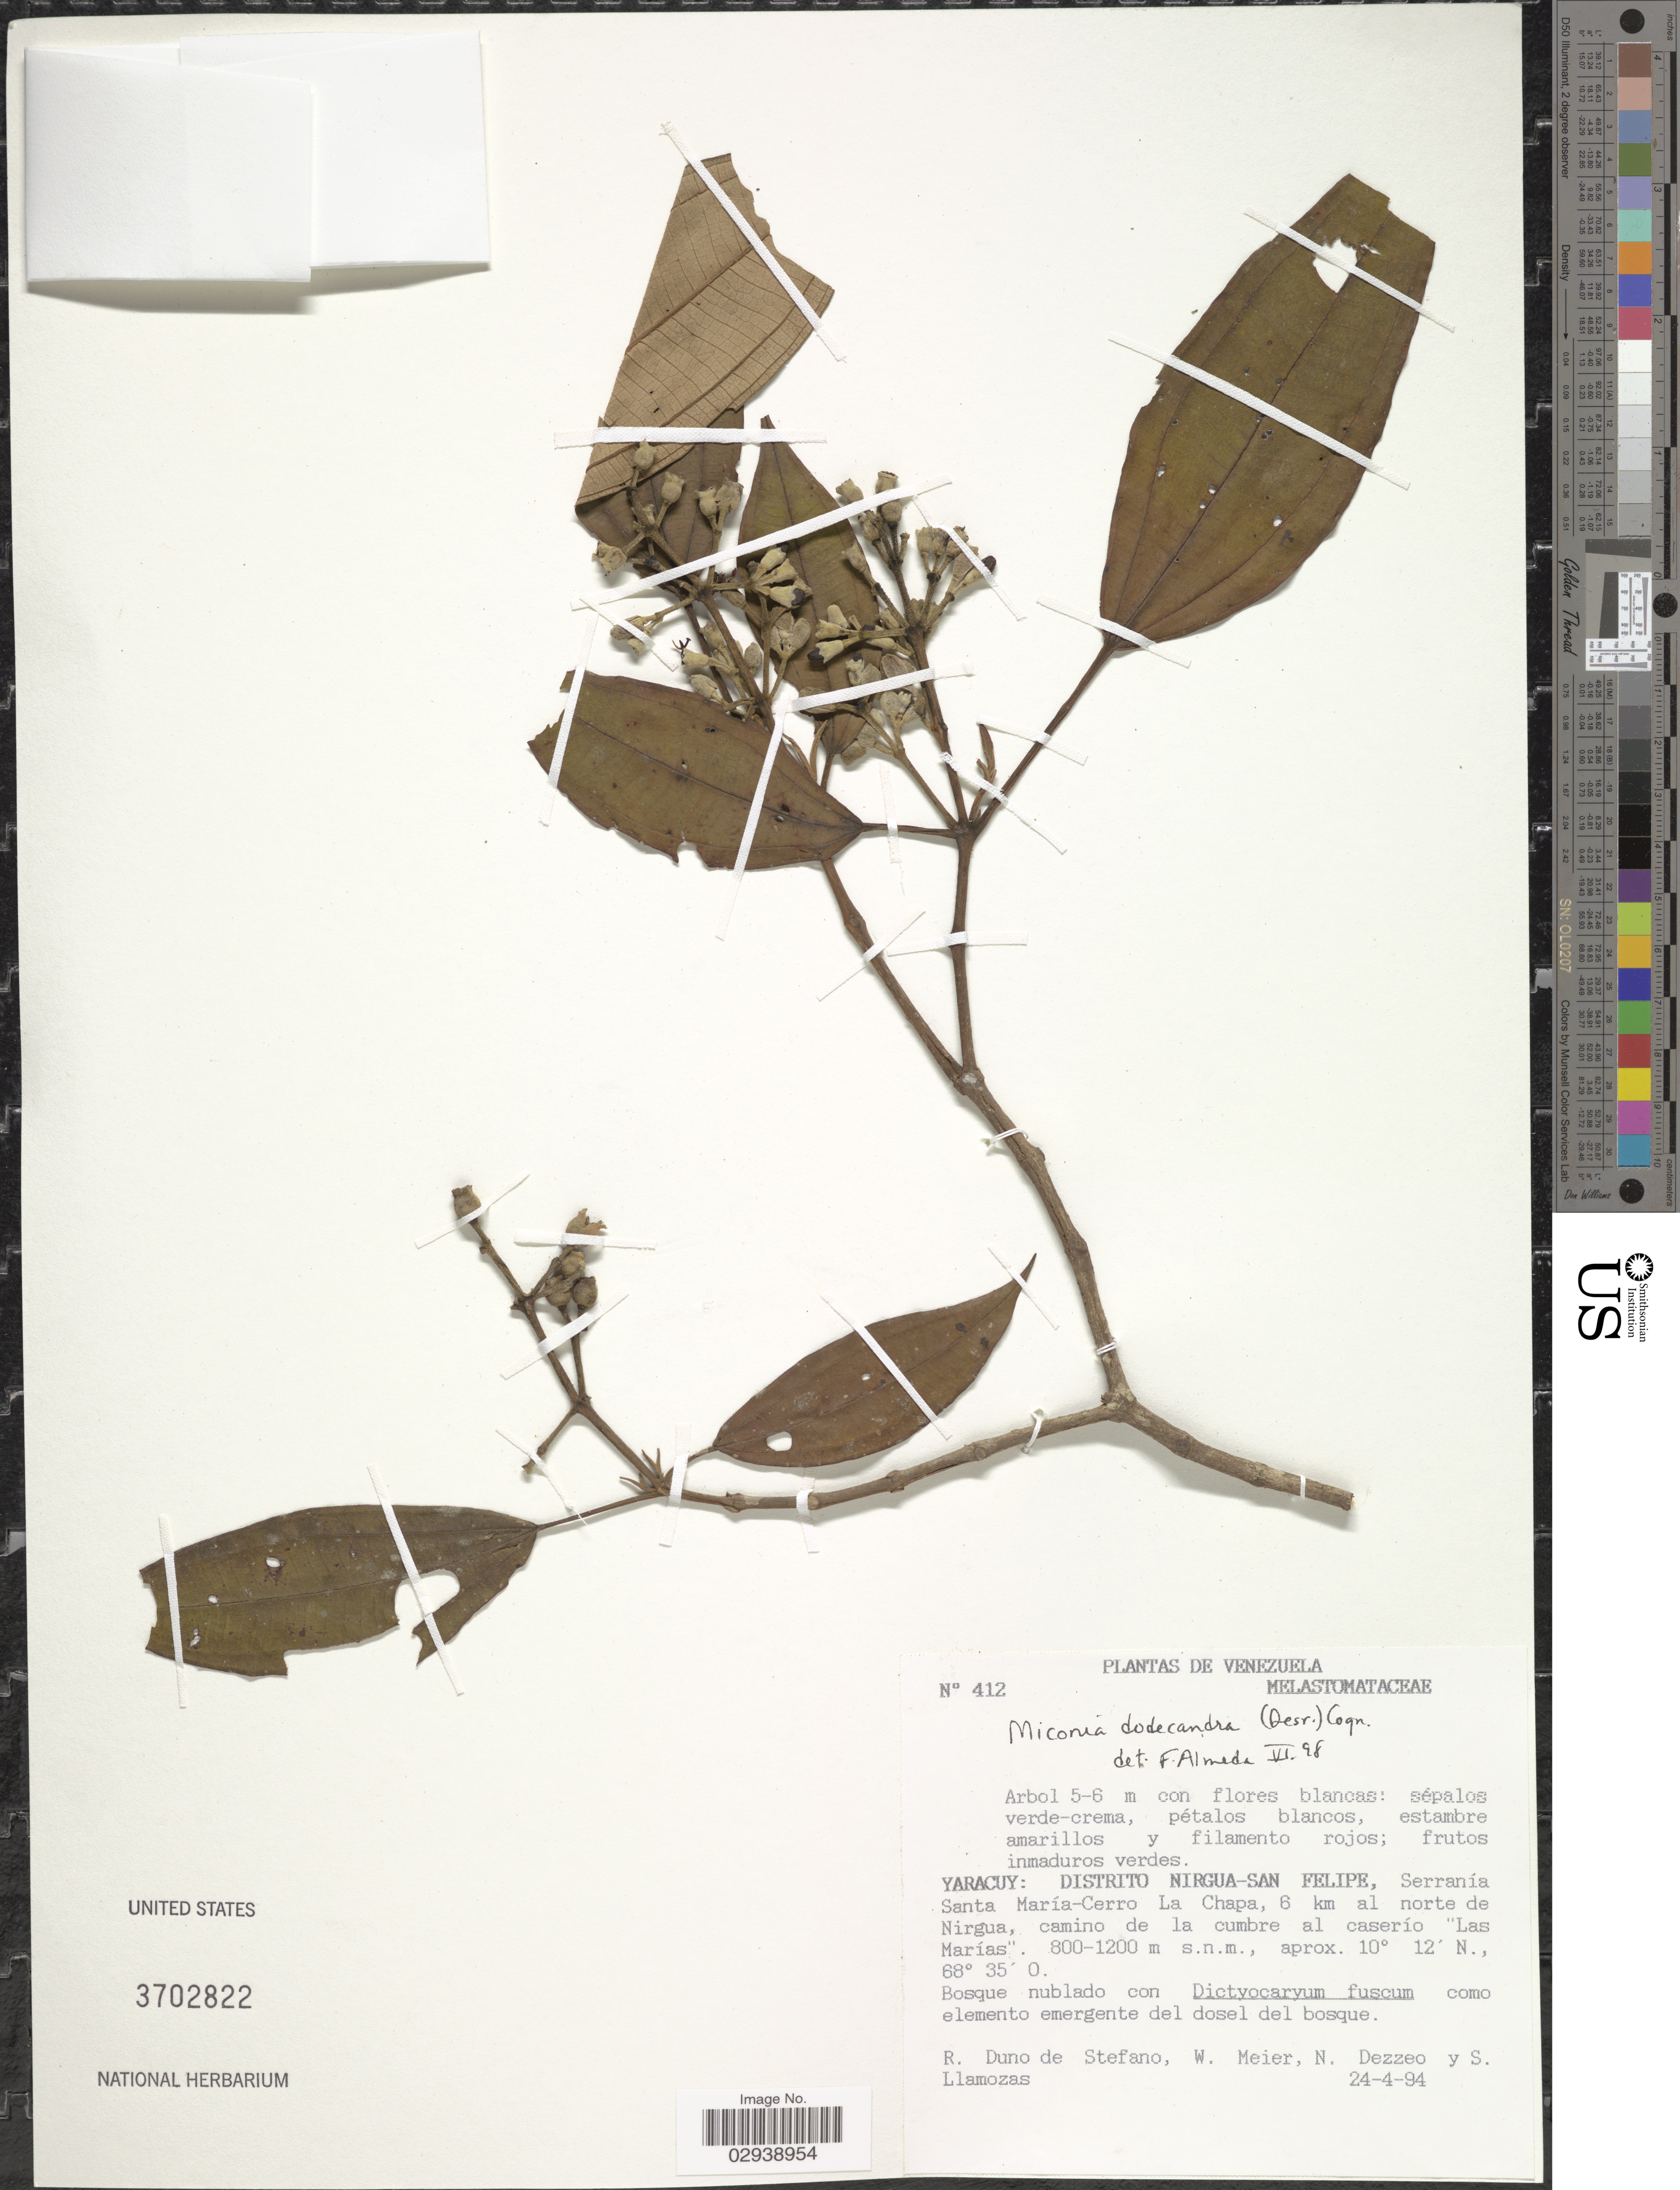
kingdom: Plantae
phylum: Tracheophyta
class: Magnoliopsida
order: Myrtales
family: Melastomataceae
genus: Miconia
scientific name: Miconia dodecandra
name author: Cogn.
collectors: R. Duno de Stefano, W. Meier, N. Dezzeo & S. Llamozas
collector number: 412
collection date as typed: Transcribed d/m/y: 24/4/94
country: Venezuela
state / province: Yaracuy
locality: Distrito Nirgua-San Felope, Santa maría-Cerro La Chapa, 6 km al norte de Nirgûa, camino de la cumbre al caserío "Las Marías".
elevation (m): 800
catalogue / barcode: US 3702822